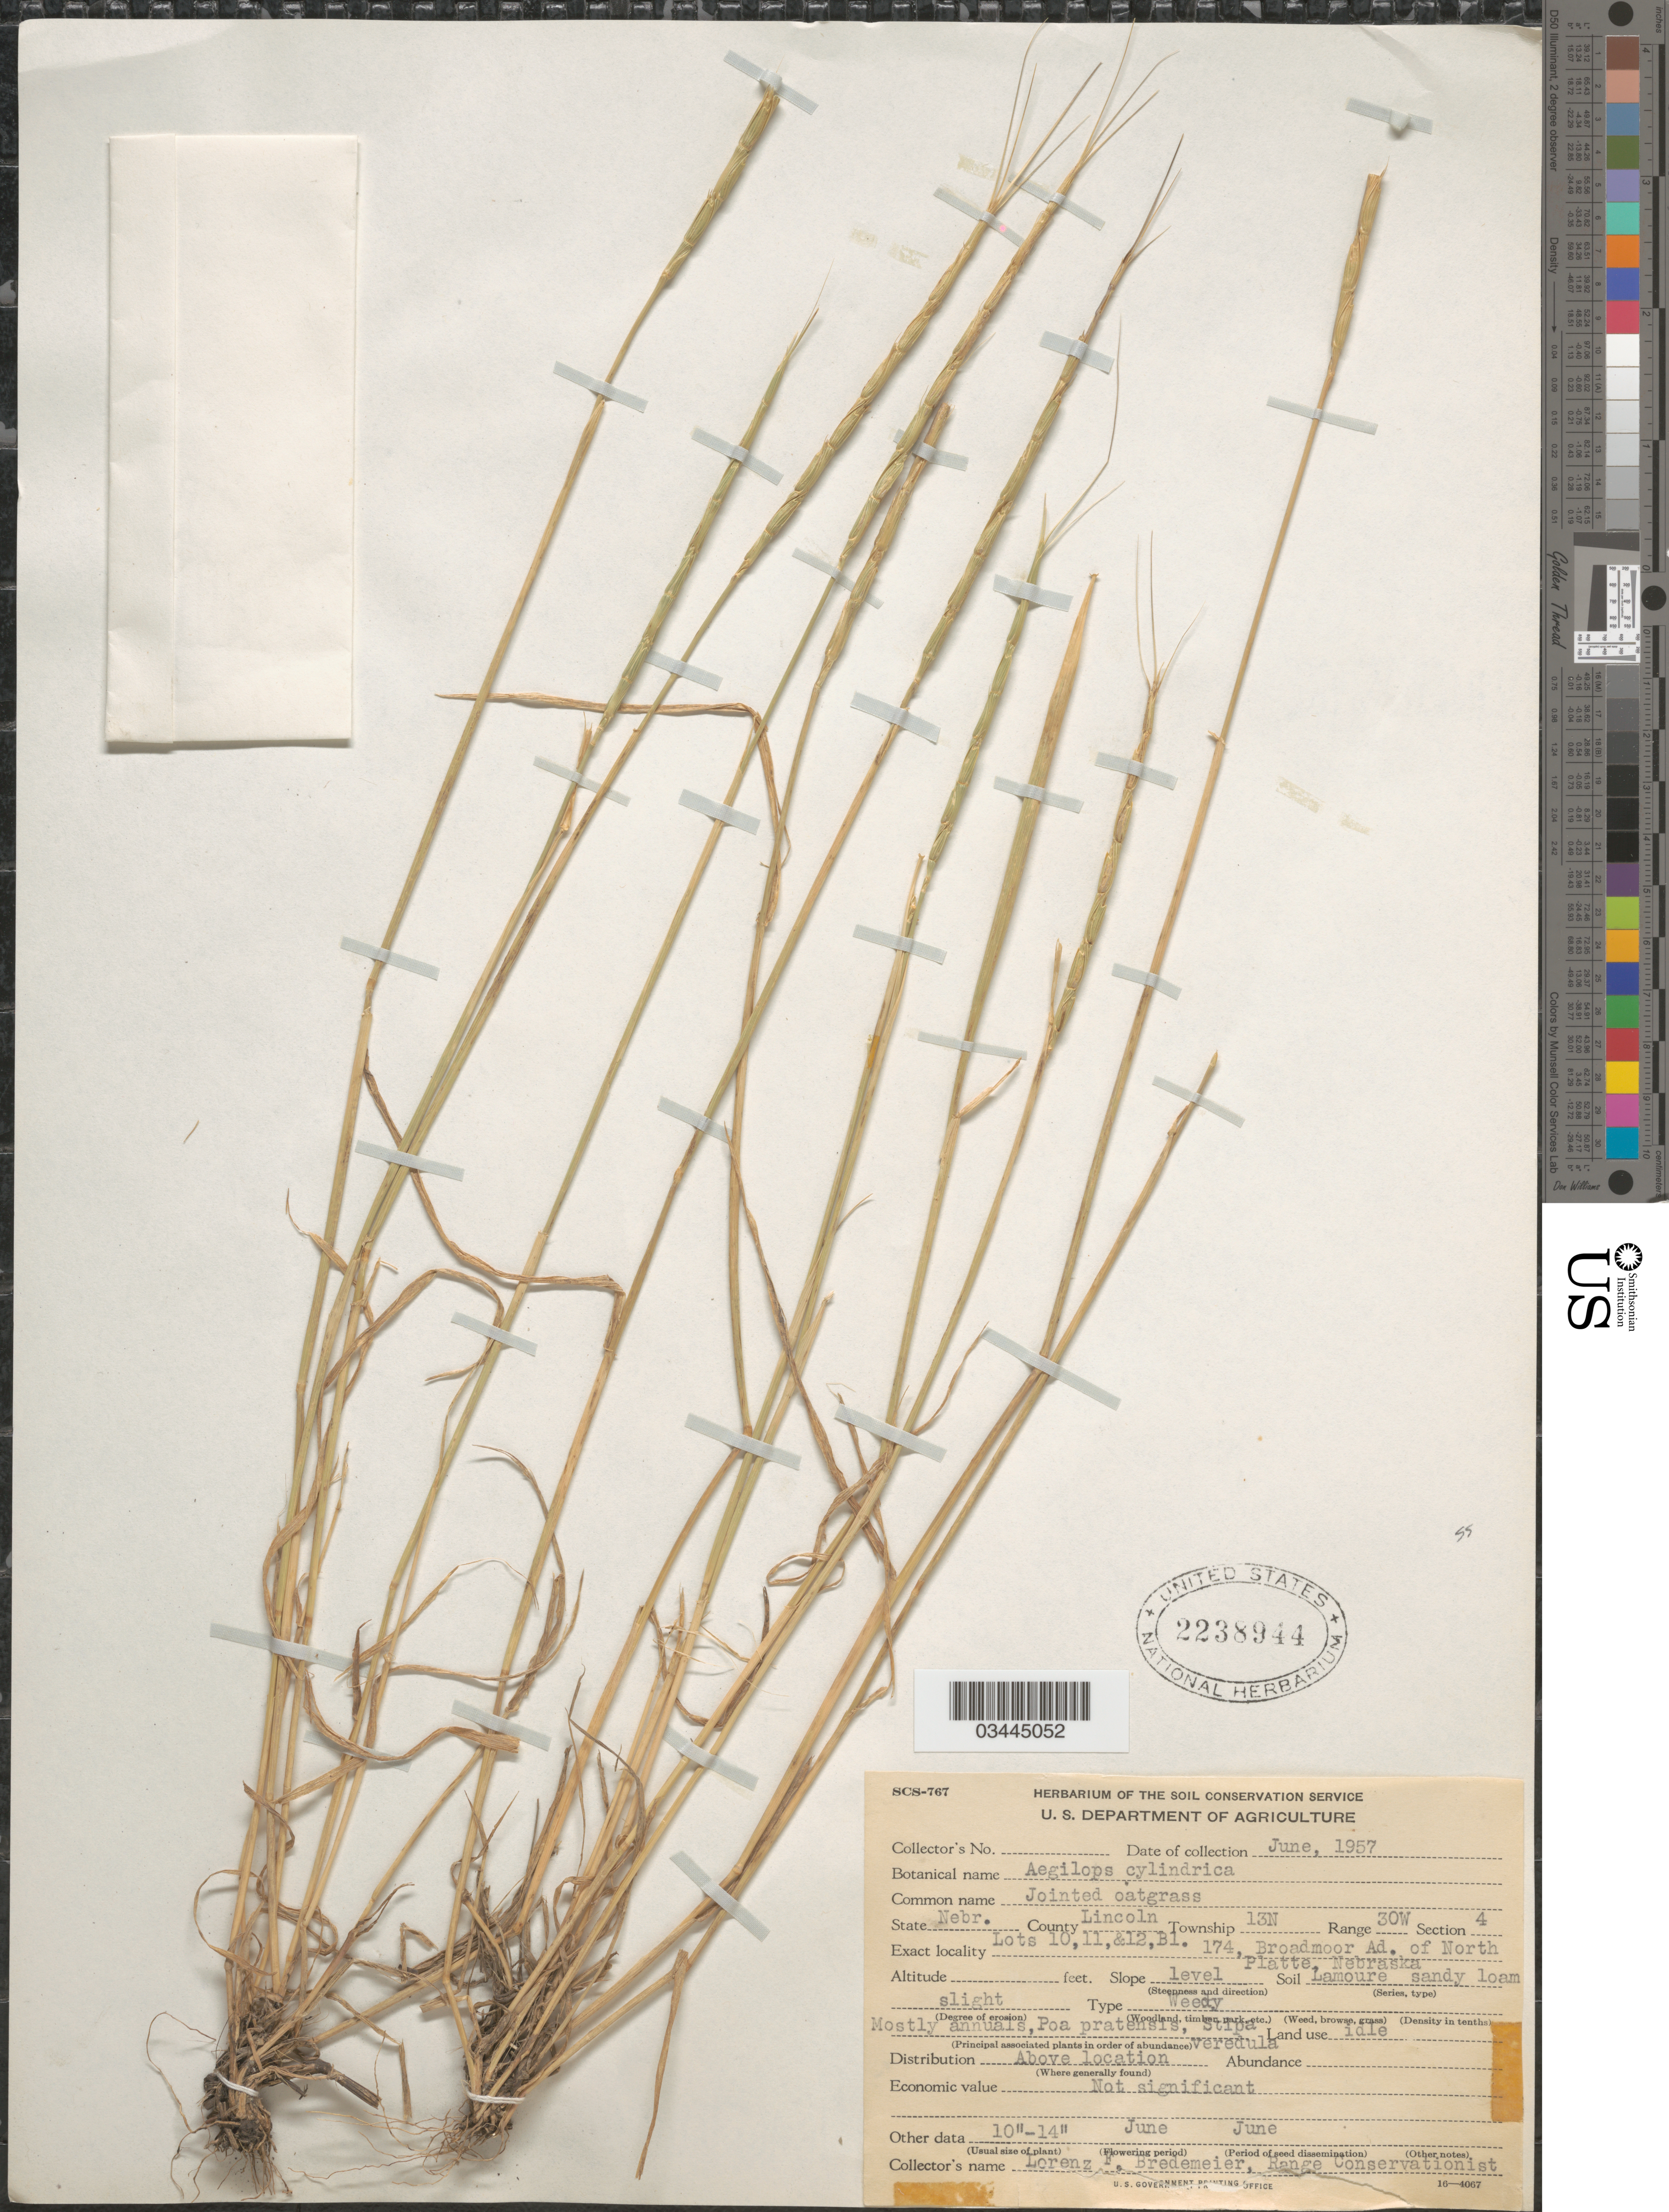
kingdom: Plantae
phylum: Tracheophyta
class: Liliopsida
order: Poales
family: Poaceae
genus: Aegilops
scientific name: Aegilops cylindrica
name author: Host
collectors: L. Bredemeier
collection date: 1957-06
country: United States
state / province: Nebraska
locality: County Lincoln. Township 13N Range 30W Section 4. Lots 10, 11, & 12, B1. 174, Broadmoor Ad. of North Platte.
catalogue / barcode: US 2238944